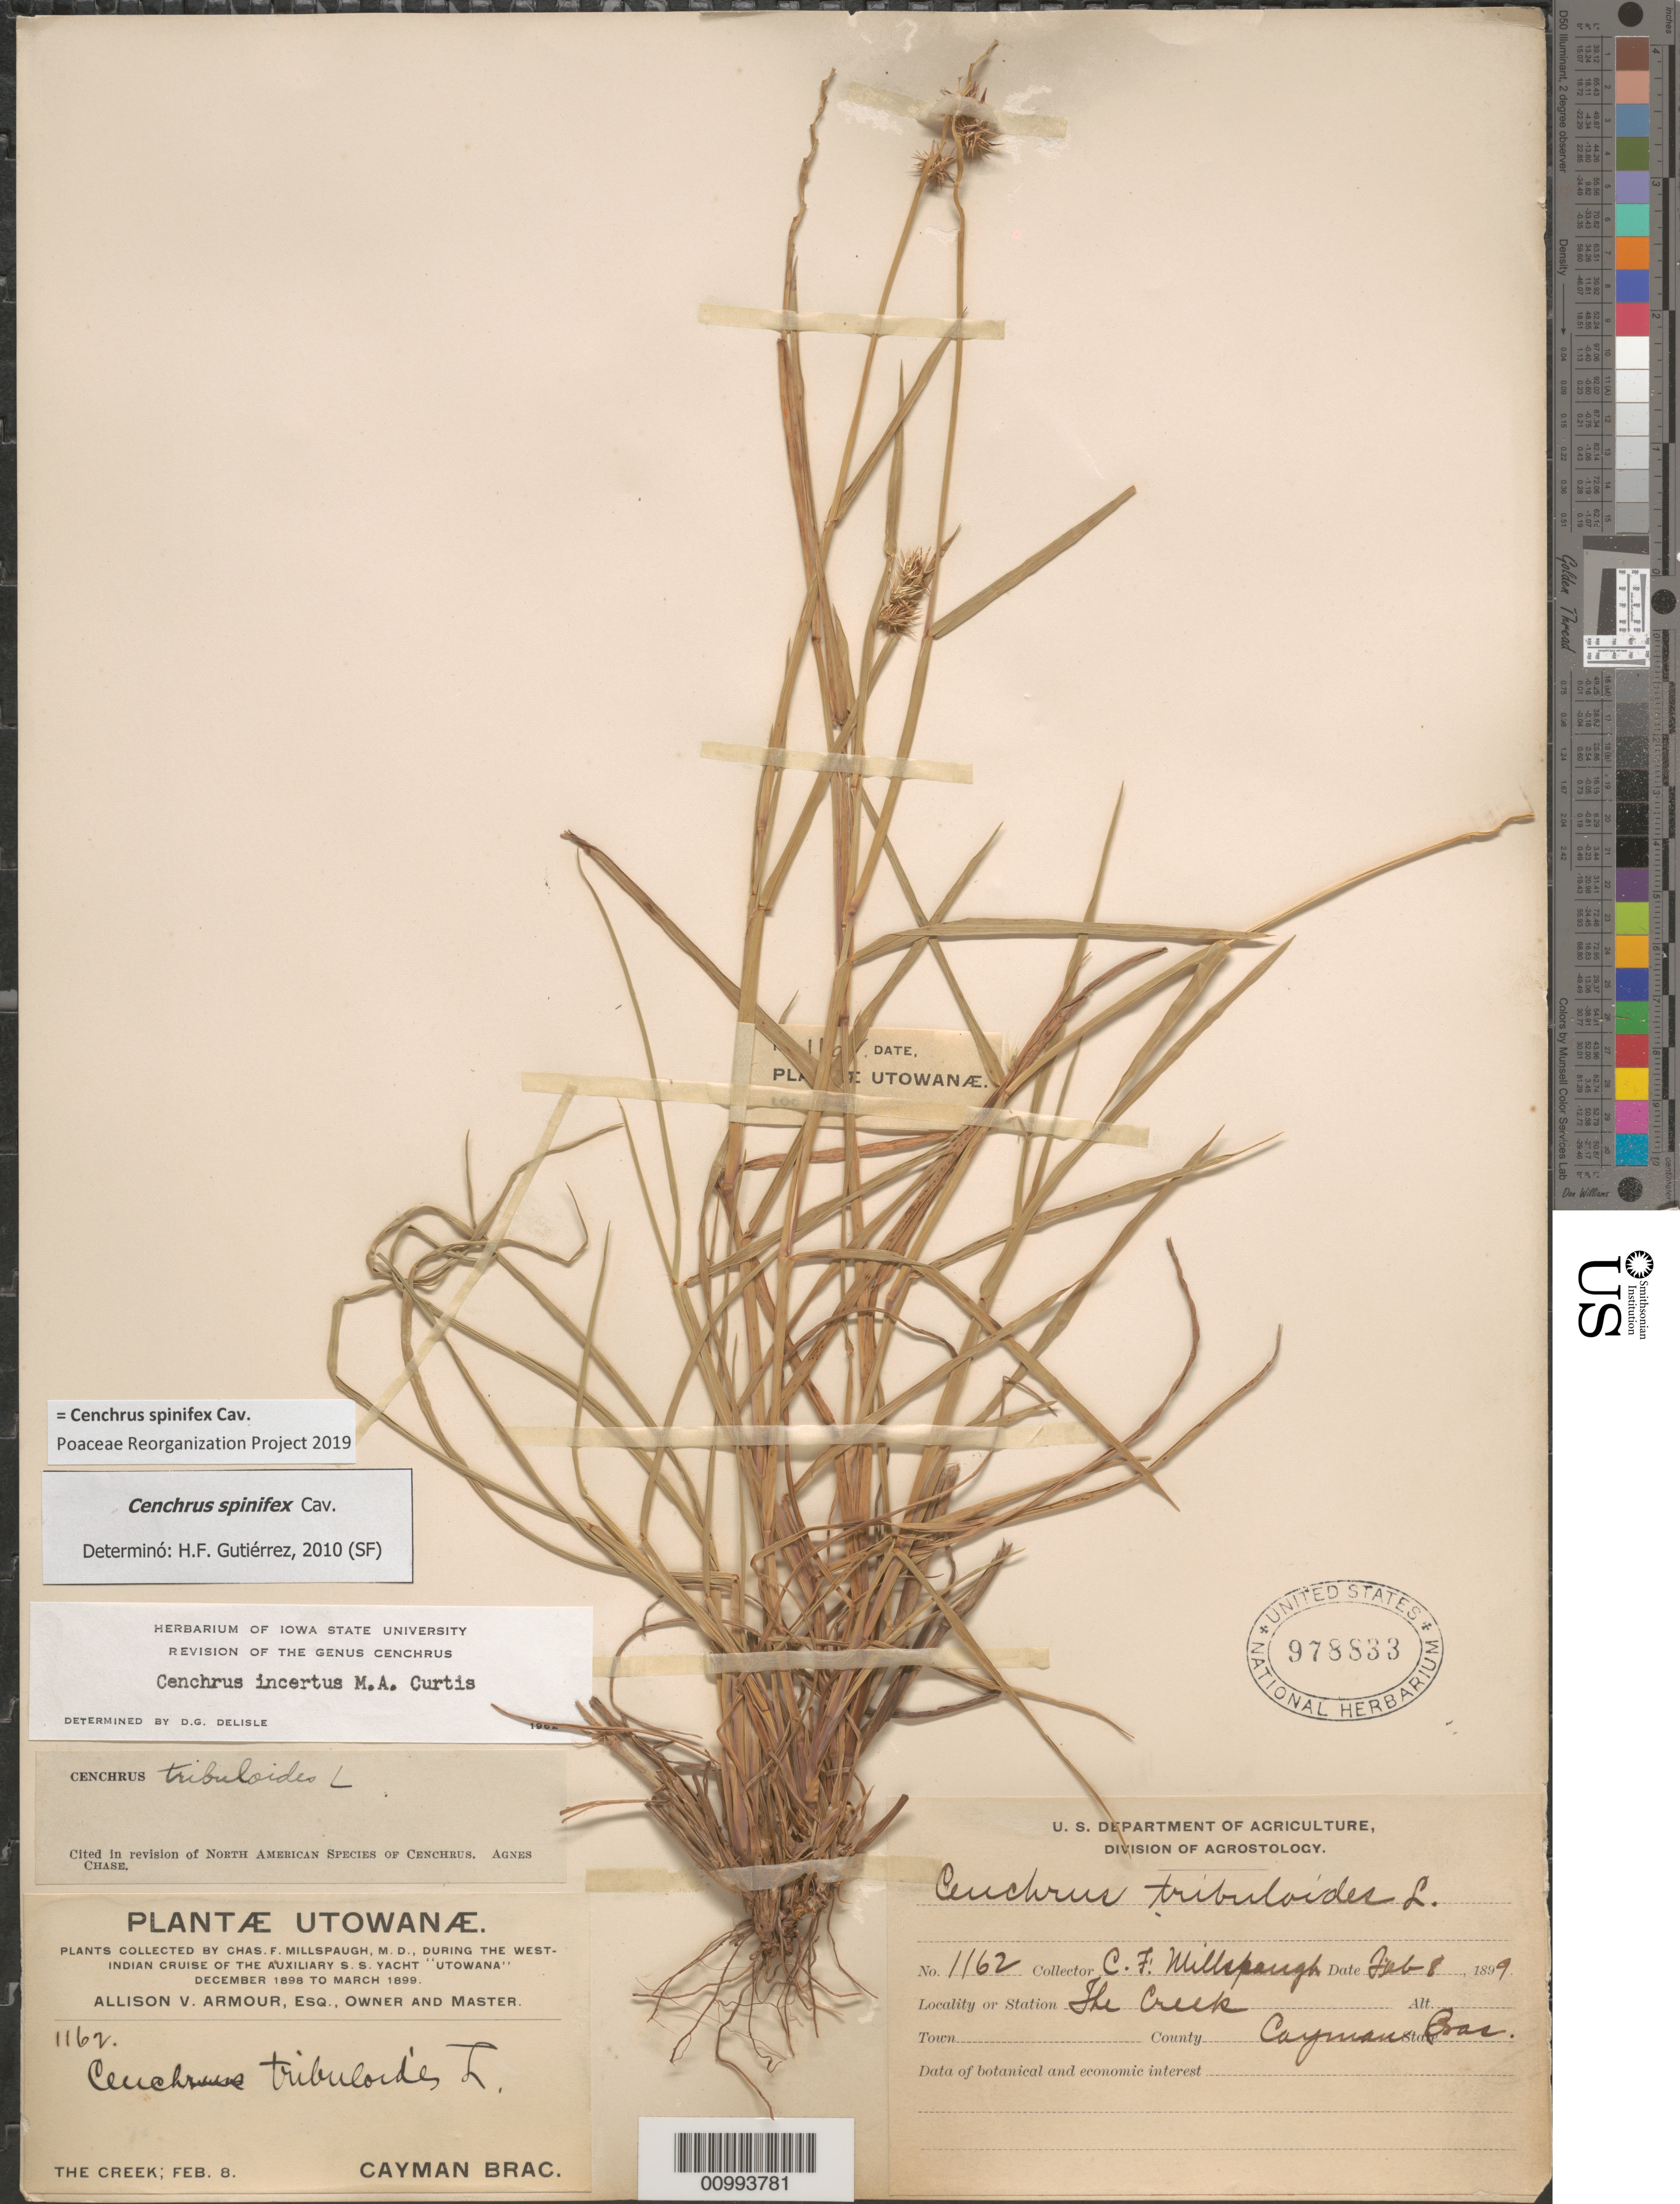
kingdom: Plantae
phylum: Tracheophyta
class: Liliopsida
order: Poales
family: Poaceae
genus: Cenchrus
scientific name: Cenchrus spinifex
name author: Cav.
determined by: Gutiérrez, H. F.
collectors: C. F. Millspaugh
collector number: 1162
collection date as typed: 08 Feb 1899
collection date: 1899-02-08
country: Cayman Islands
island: Cayman Brac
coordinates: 0 N, 0 E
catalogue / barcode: US 978833